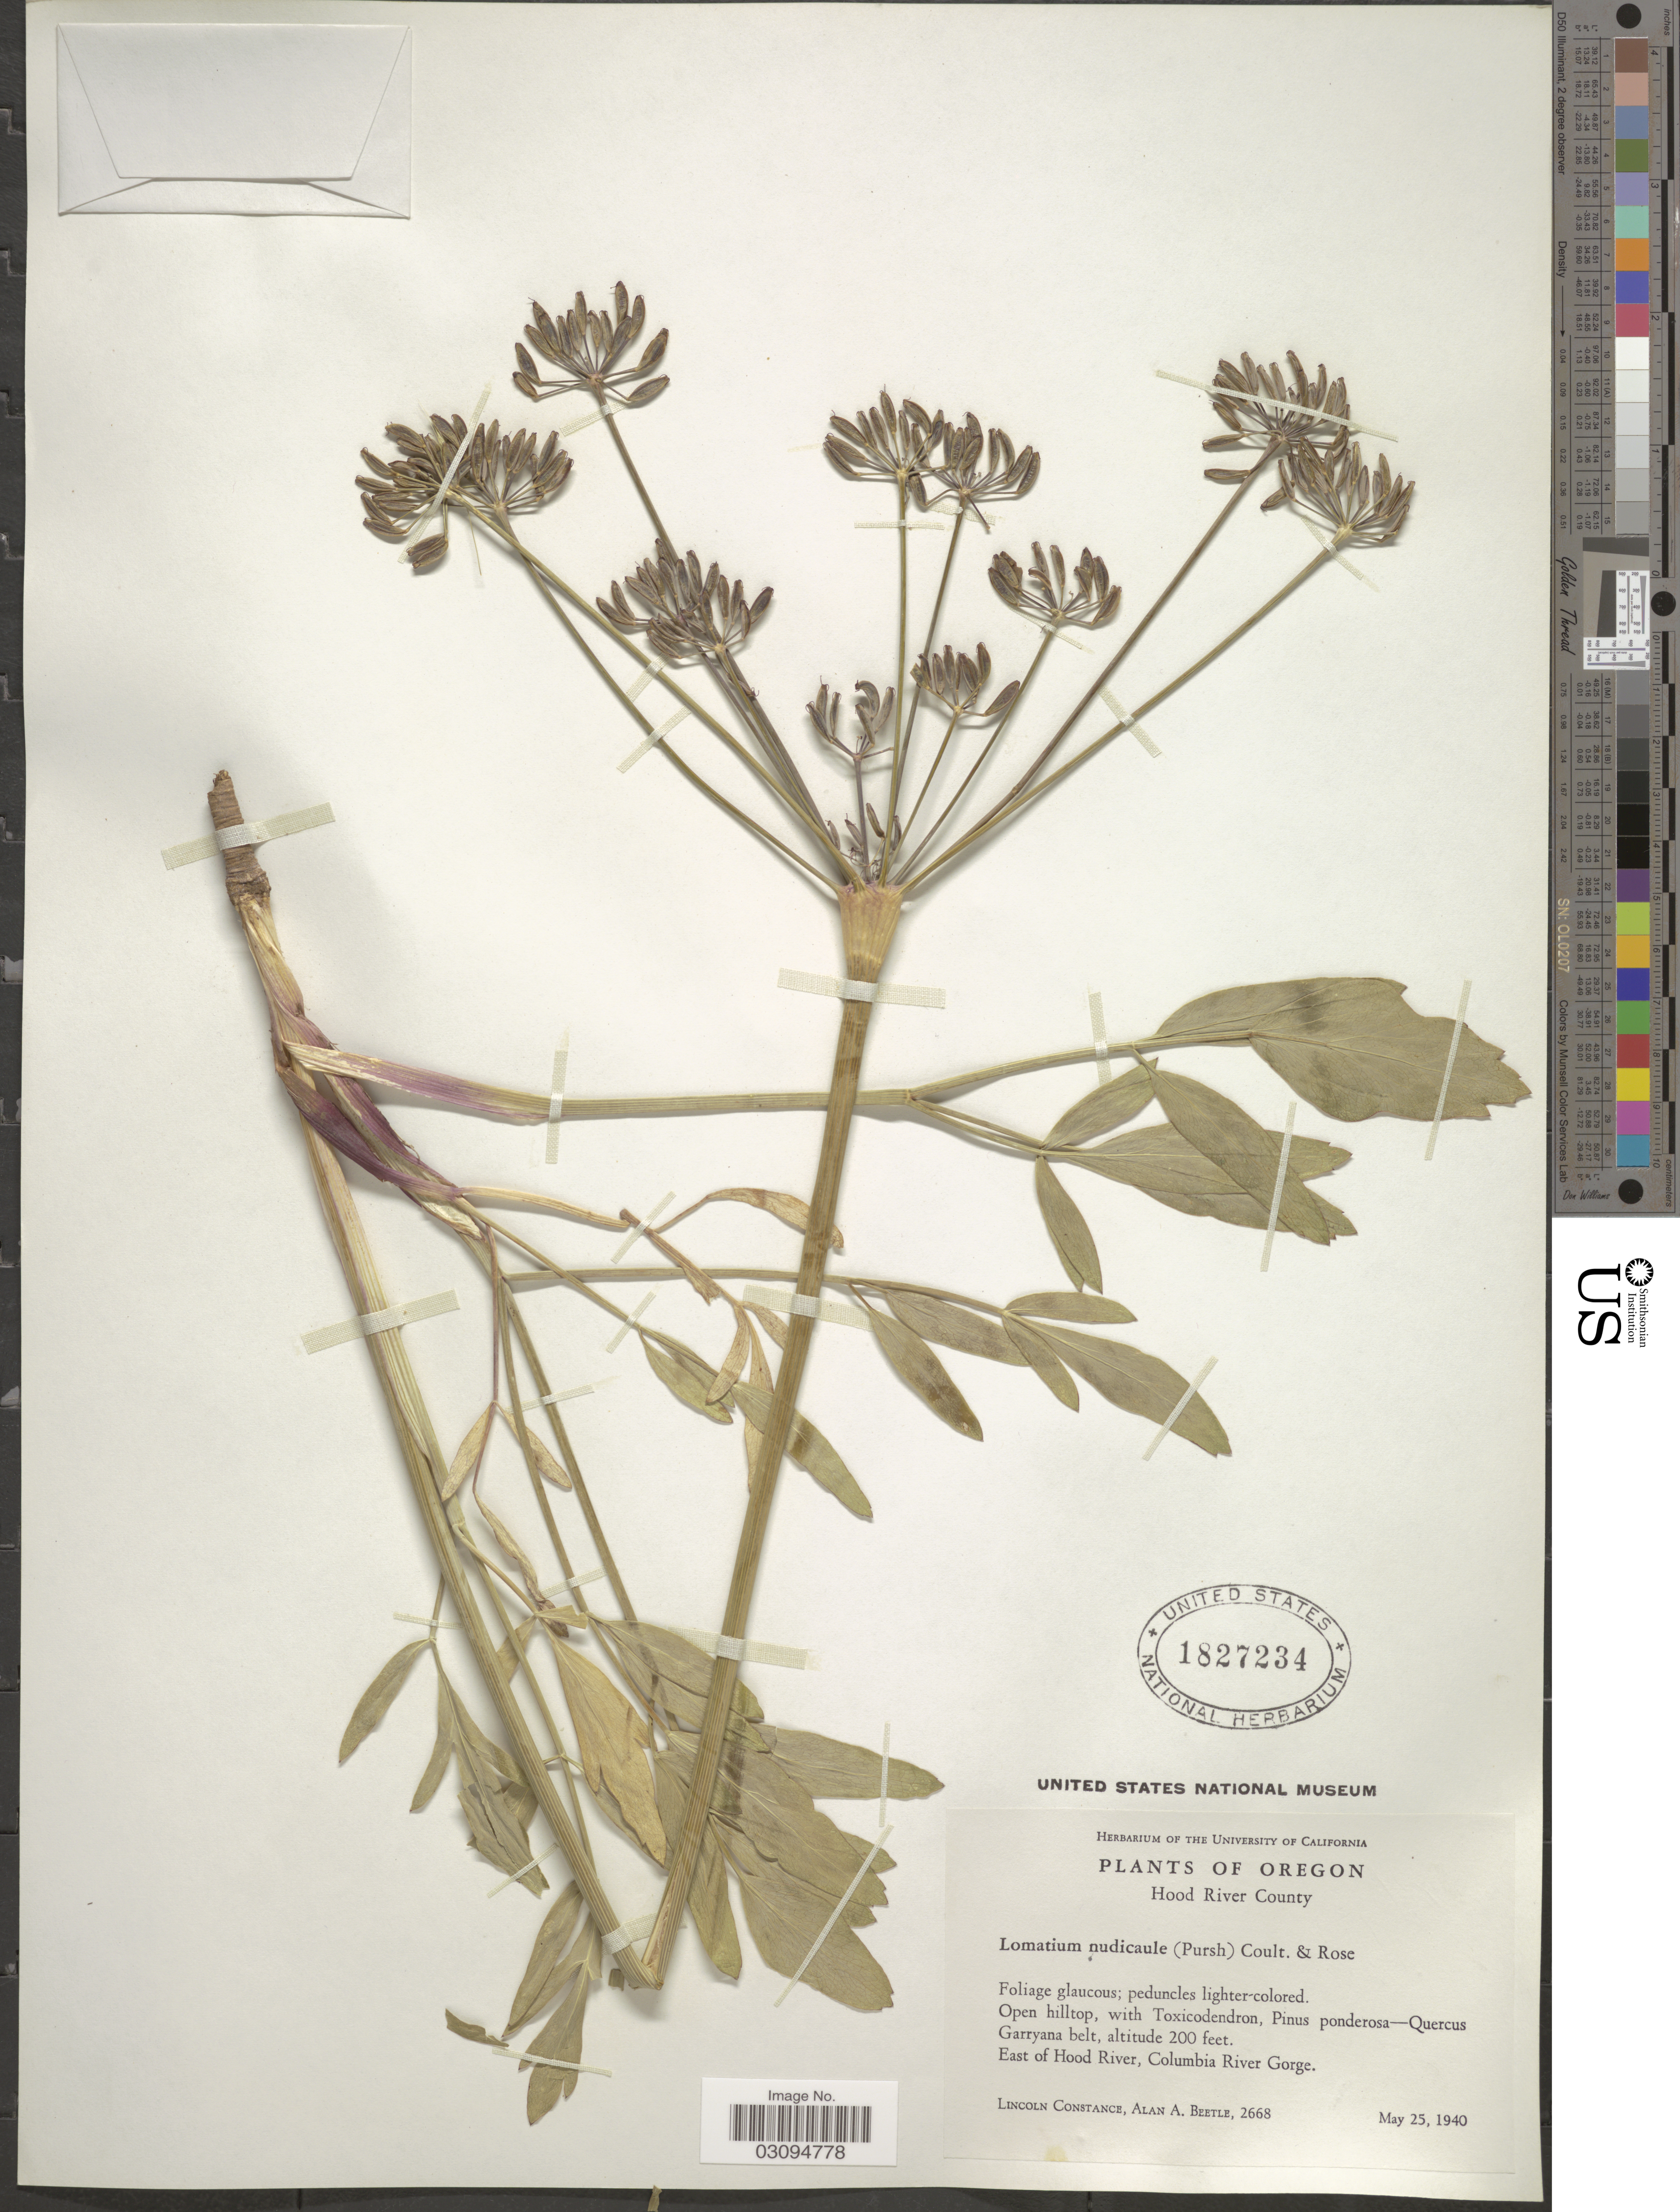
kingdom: Plantae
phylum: Tracheophyta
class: Magnoliopsida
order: Apiales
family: Apiaceae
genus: Lomatium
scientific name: Lomatium nudicaule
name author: (Pursh) J.M. Coult. & Rose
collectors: L. Constance & A. A. Beetle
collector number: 2668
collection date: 1940-05-25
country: United States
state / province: Oregon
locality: Hood River County. Garryana belt. East of Hood River, Columbia River Gorge.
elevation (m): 61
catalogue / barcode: US 1827234